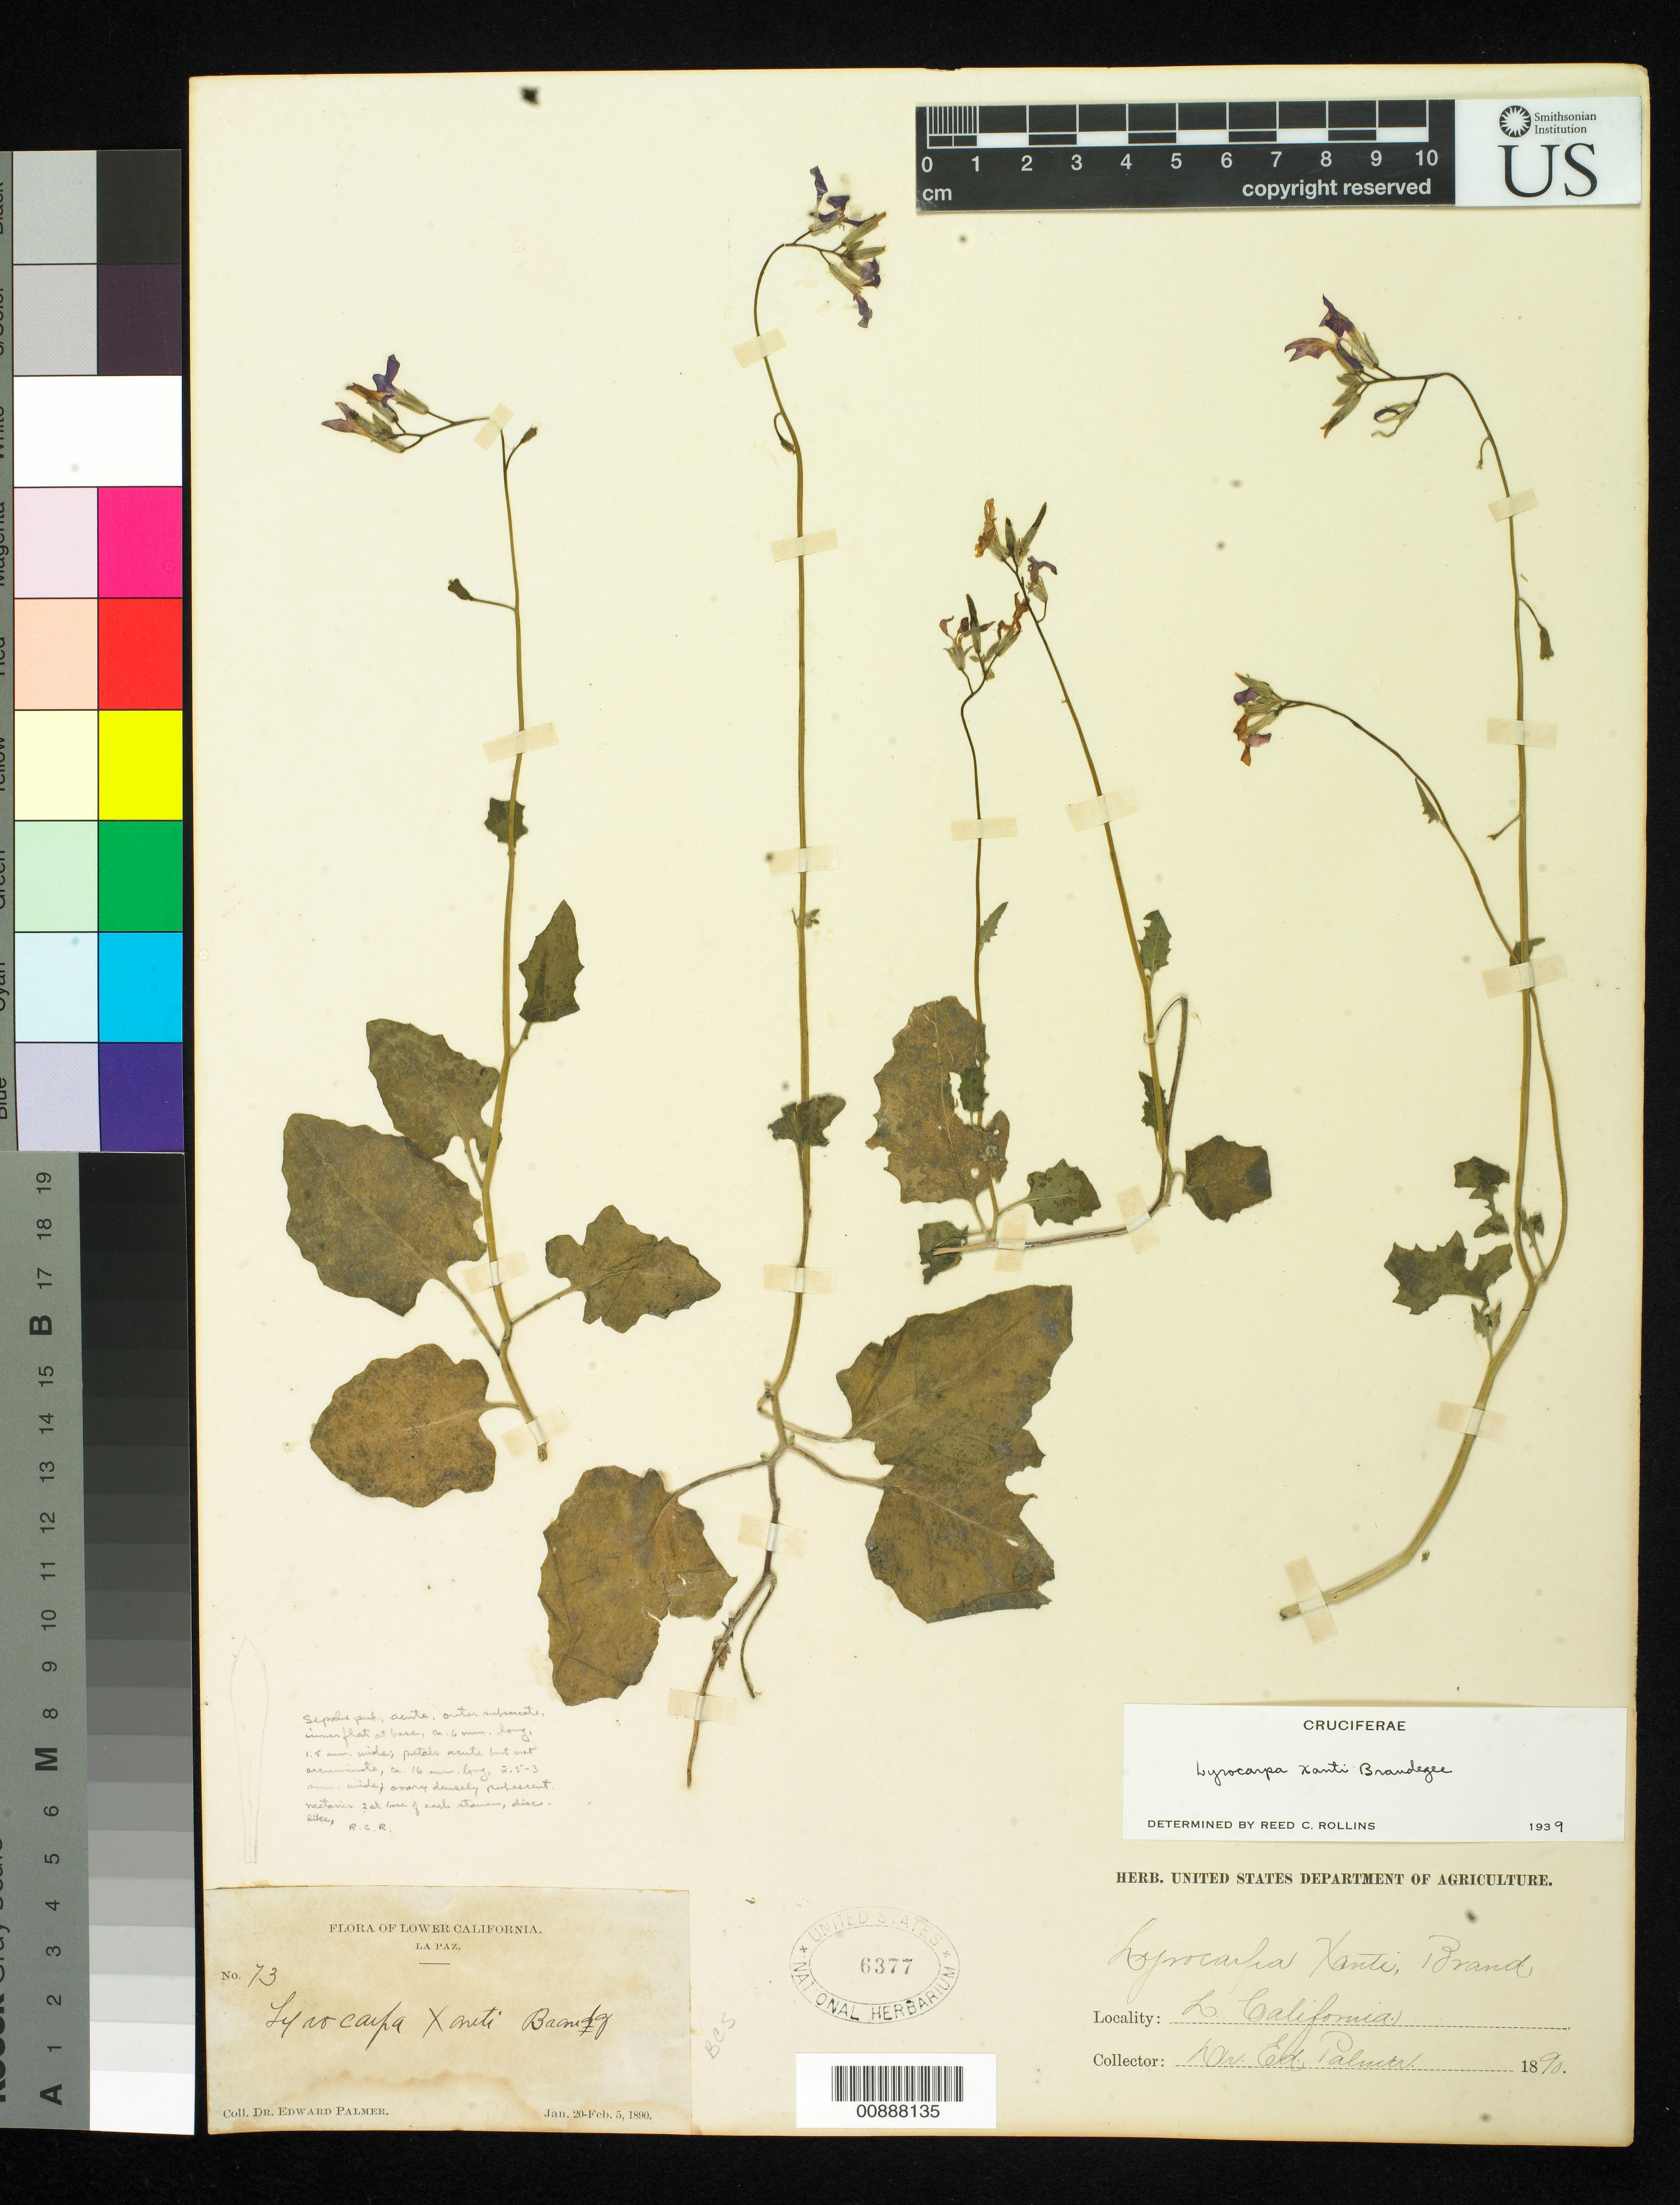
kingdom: Plantae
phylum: Tracheophyta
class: Magnoliopsida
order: Brassicales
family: Brassicaceae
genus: Lyrocarpa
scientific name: Lyrocarpa xanti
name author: Brandegee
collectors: E. Palmer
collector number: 73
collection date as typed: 20 Jan 1890 to 05 Feb 1890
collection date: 1890-01-20/1890-02-05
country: Mexico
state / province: Baja California Sur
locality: La Paz, Baja California Sur.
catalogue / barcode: US 6377